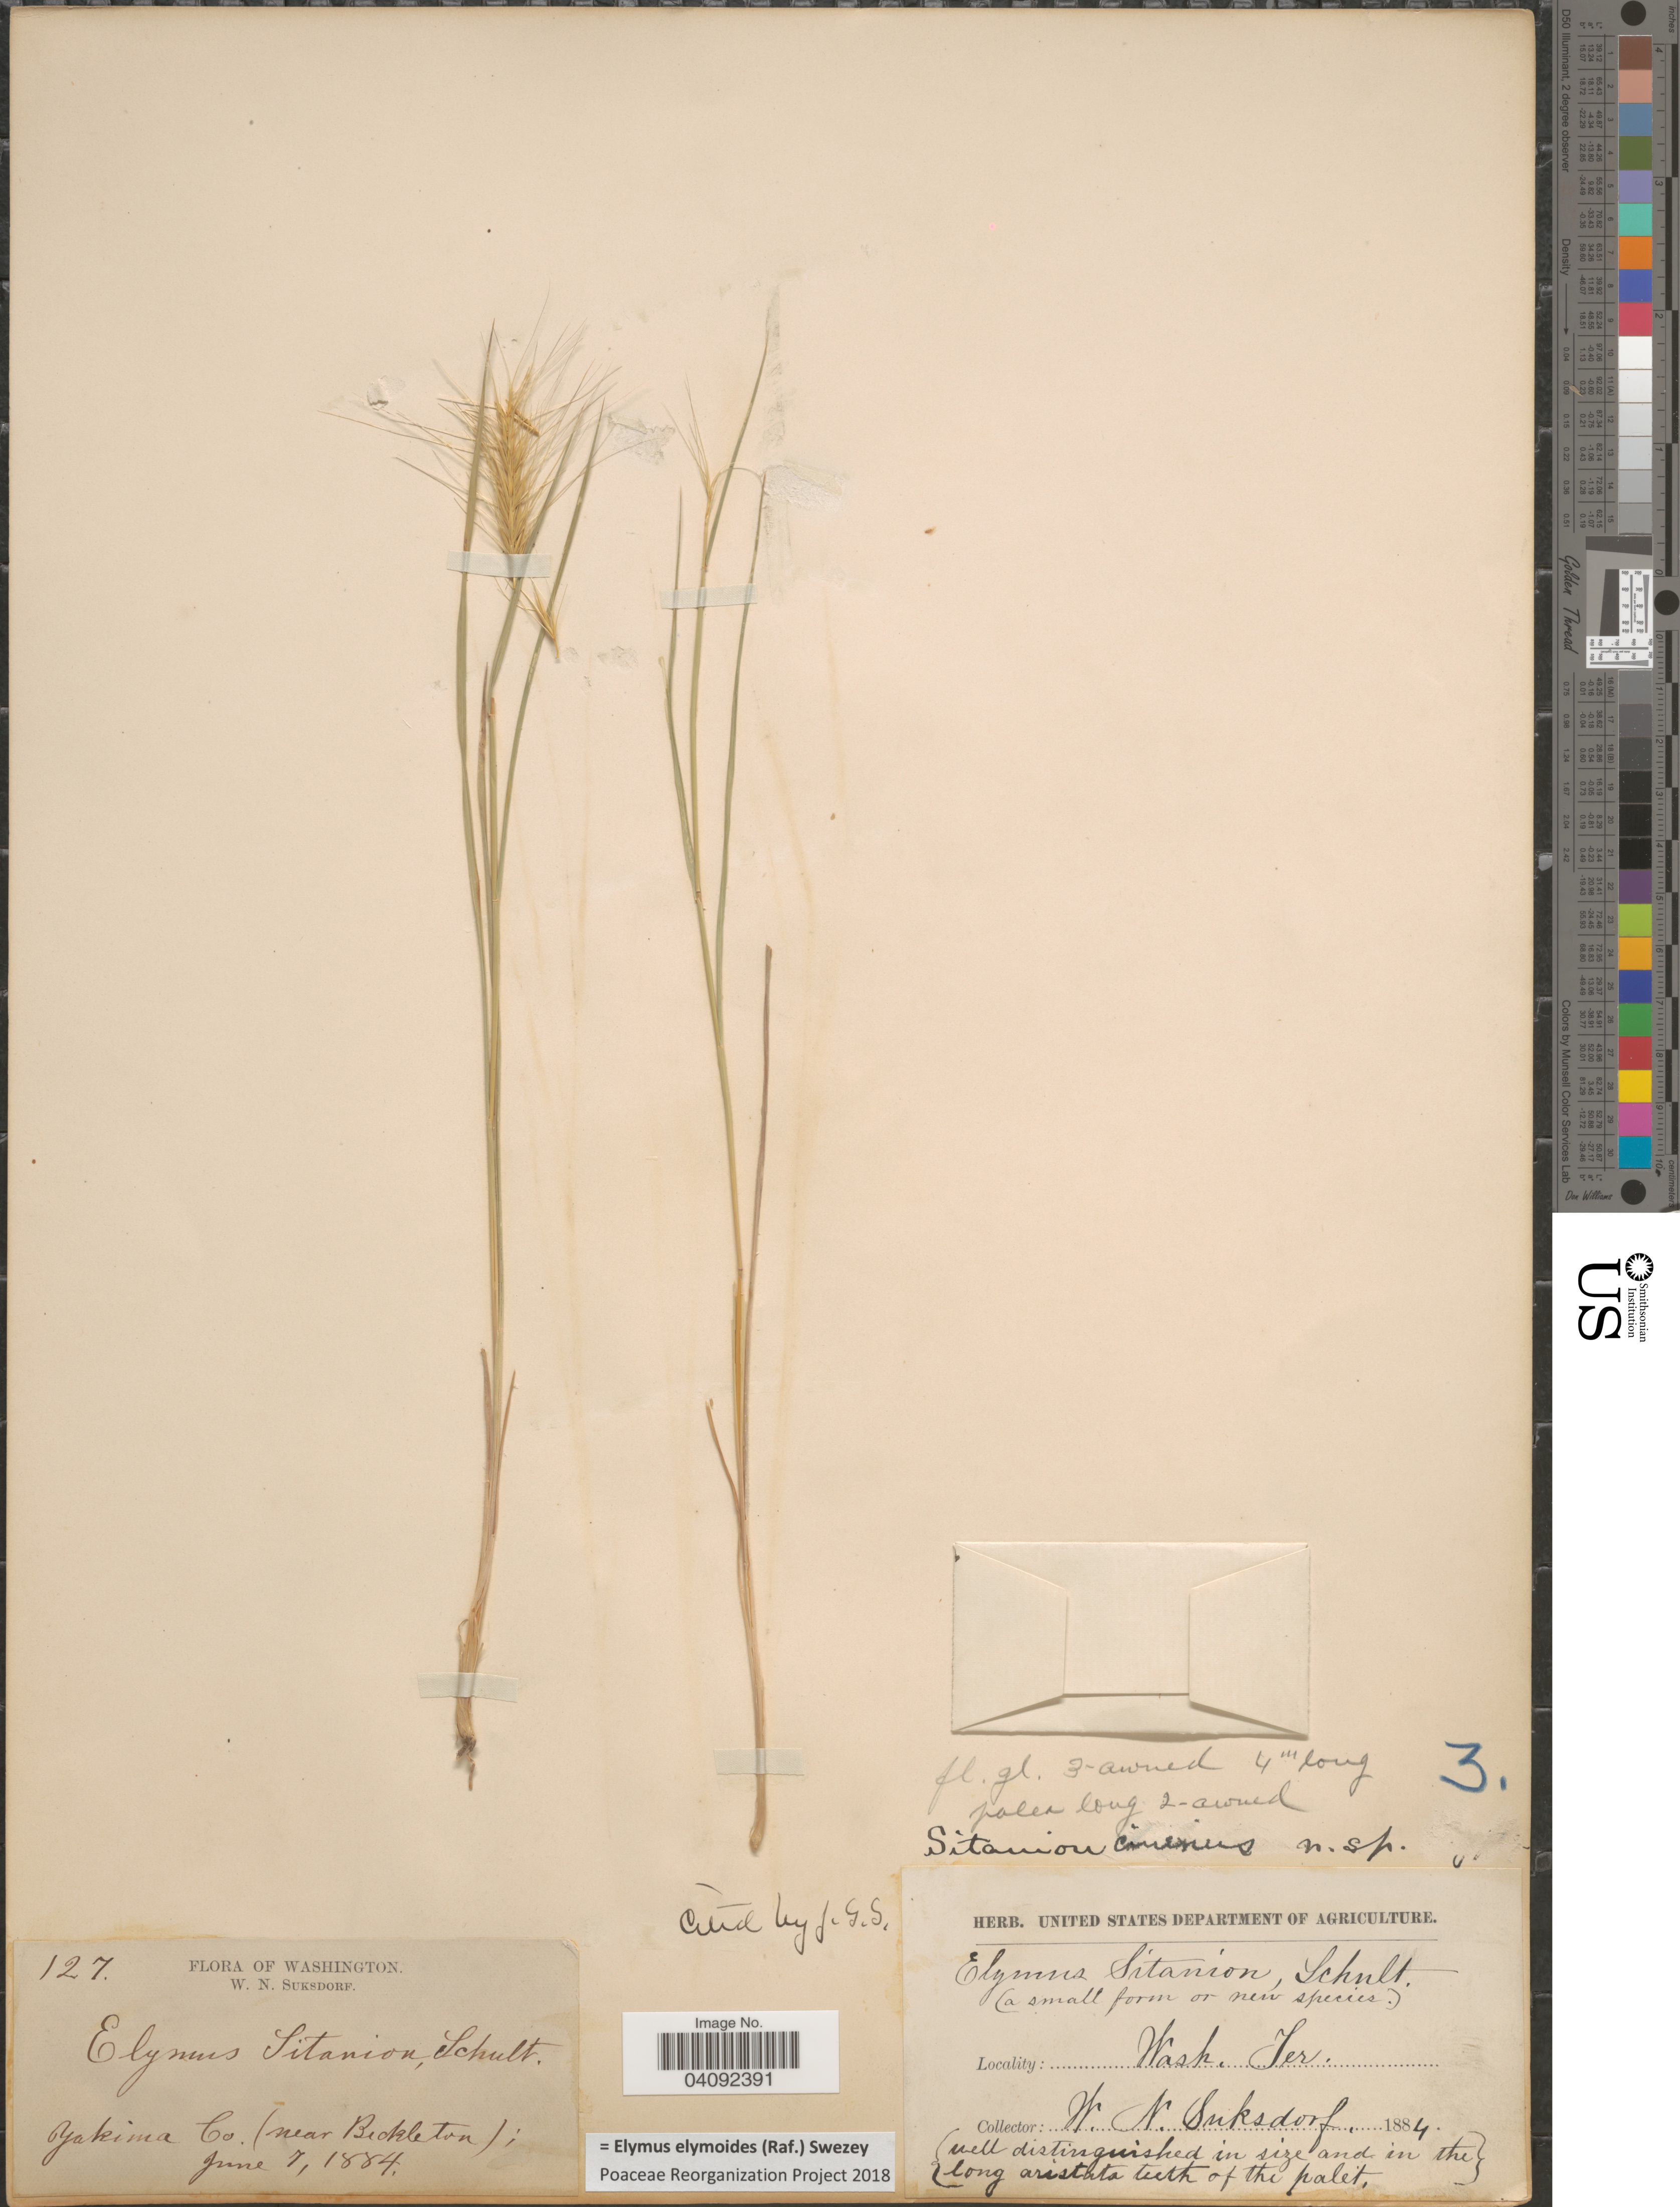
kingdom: Plantae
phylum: Tracheophyta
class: Liliopsida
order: Poales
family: Poaceae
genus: Elymus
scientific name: Elymus elymoides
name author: (Raf.) Swezey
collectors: W. N. Suksdorf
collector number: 127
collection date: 1884-06-07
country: United States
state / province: Washington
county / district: Yakima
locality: Wash. Ter. Yakima Co. (near Beckleton).